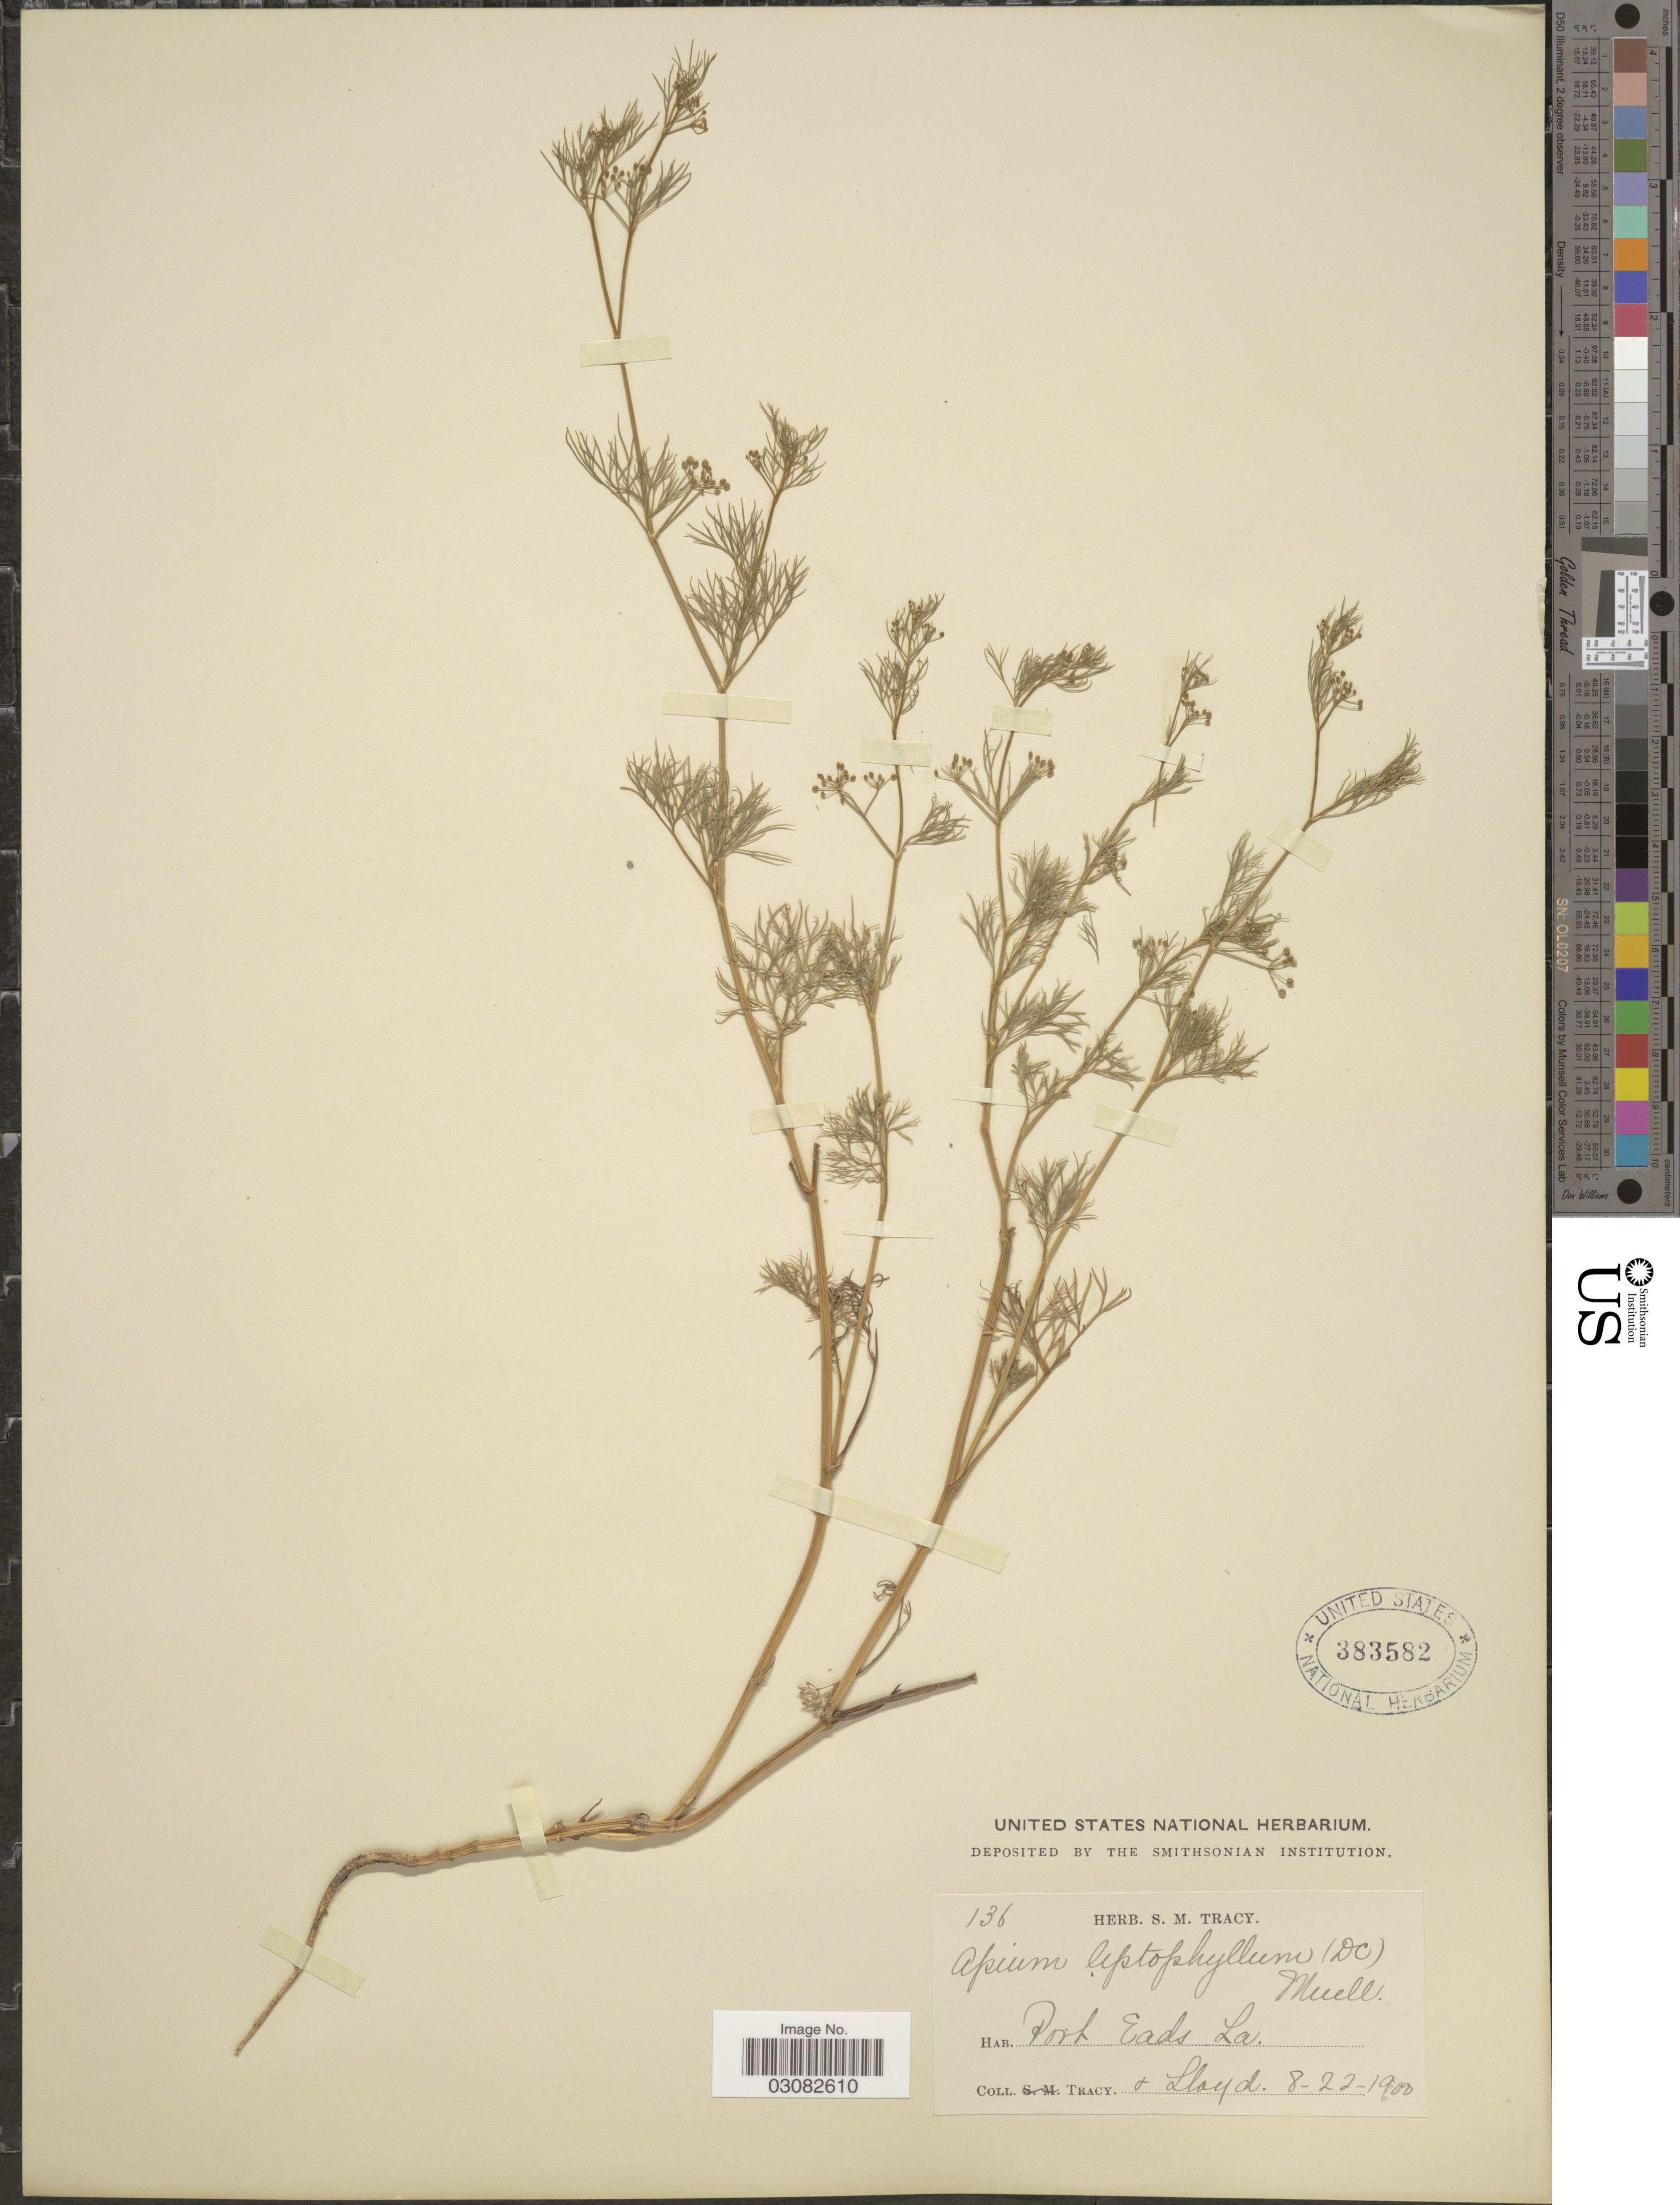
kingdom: Plantae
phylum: Tracheophyta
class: Magnoliopsida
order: Apiales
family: Apiaceae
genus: Apium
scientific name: Apium ammi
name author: (Jacq.) Urb.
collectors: S. M. Tracy & -- Lloyd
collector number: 136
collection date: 1900-08-22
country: United States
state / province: Louisiana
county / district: Plaquemines Parish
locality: Port Eads.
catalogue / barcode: US 383582